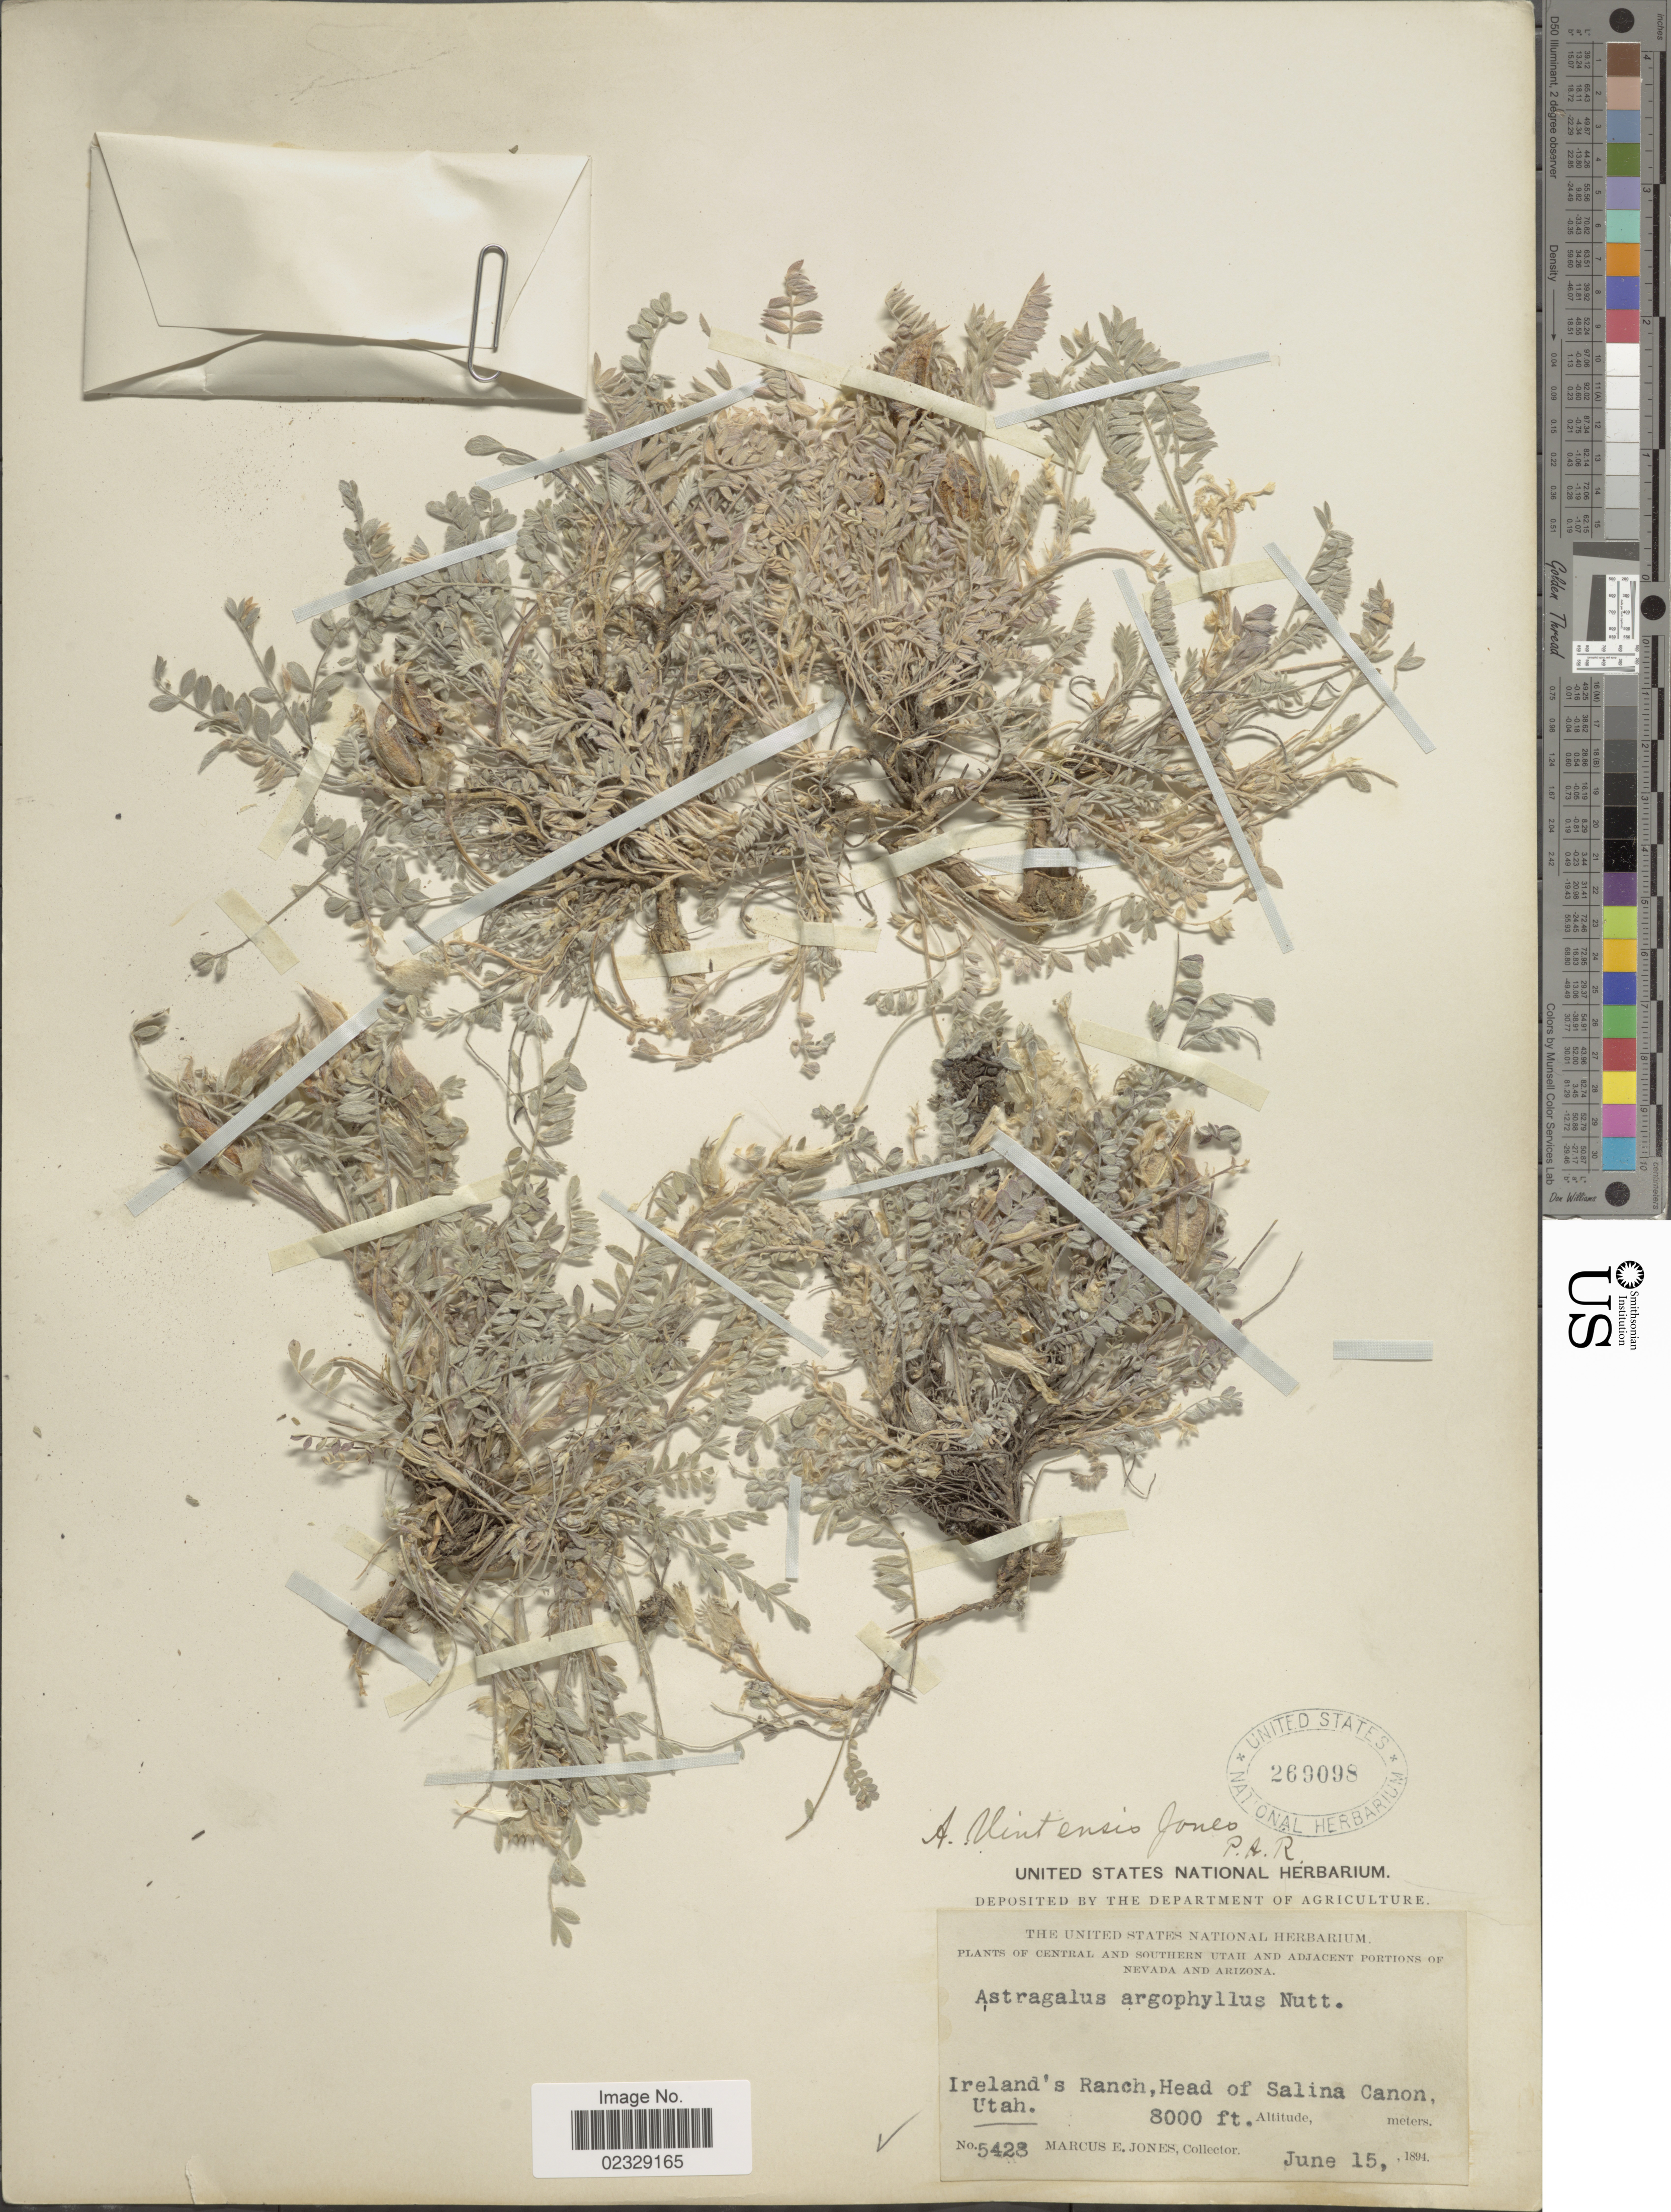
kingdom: Plantae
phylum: Tracheophyta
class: Magnoliopsida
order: Fabales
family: Fabaceae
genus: Astragalus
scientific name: Astragalus argophyllus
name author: Nutt.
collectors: M. E. Jones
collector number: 5428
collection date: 1894-06-15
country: United States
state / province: Utah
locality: Central and Southern Utah and Adjacent Portions of Nevada and Arizona, Ireland's Ranch, Head of Salina Canon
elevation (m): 2438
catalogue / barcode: US 269098